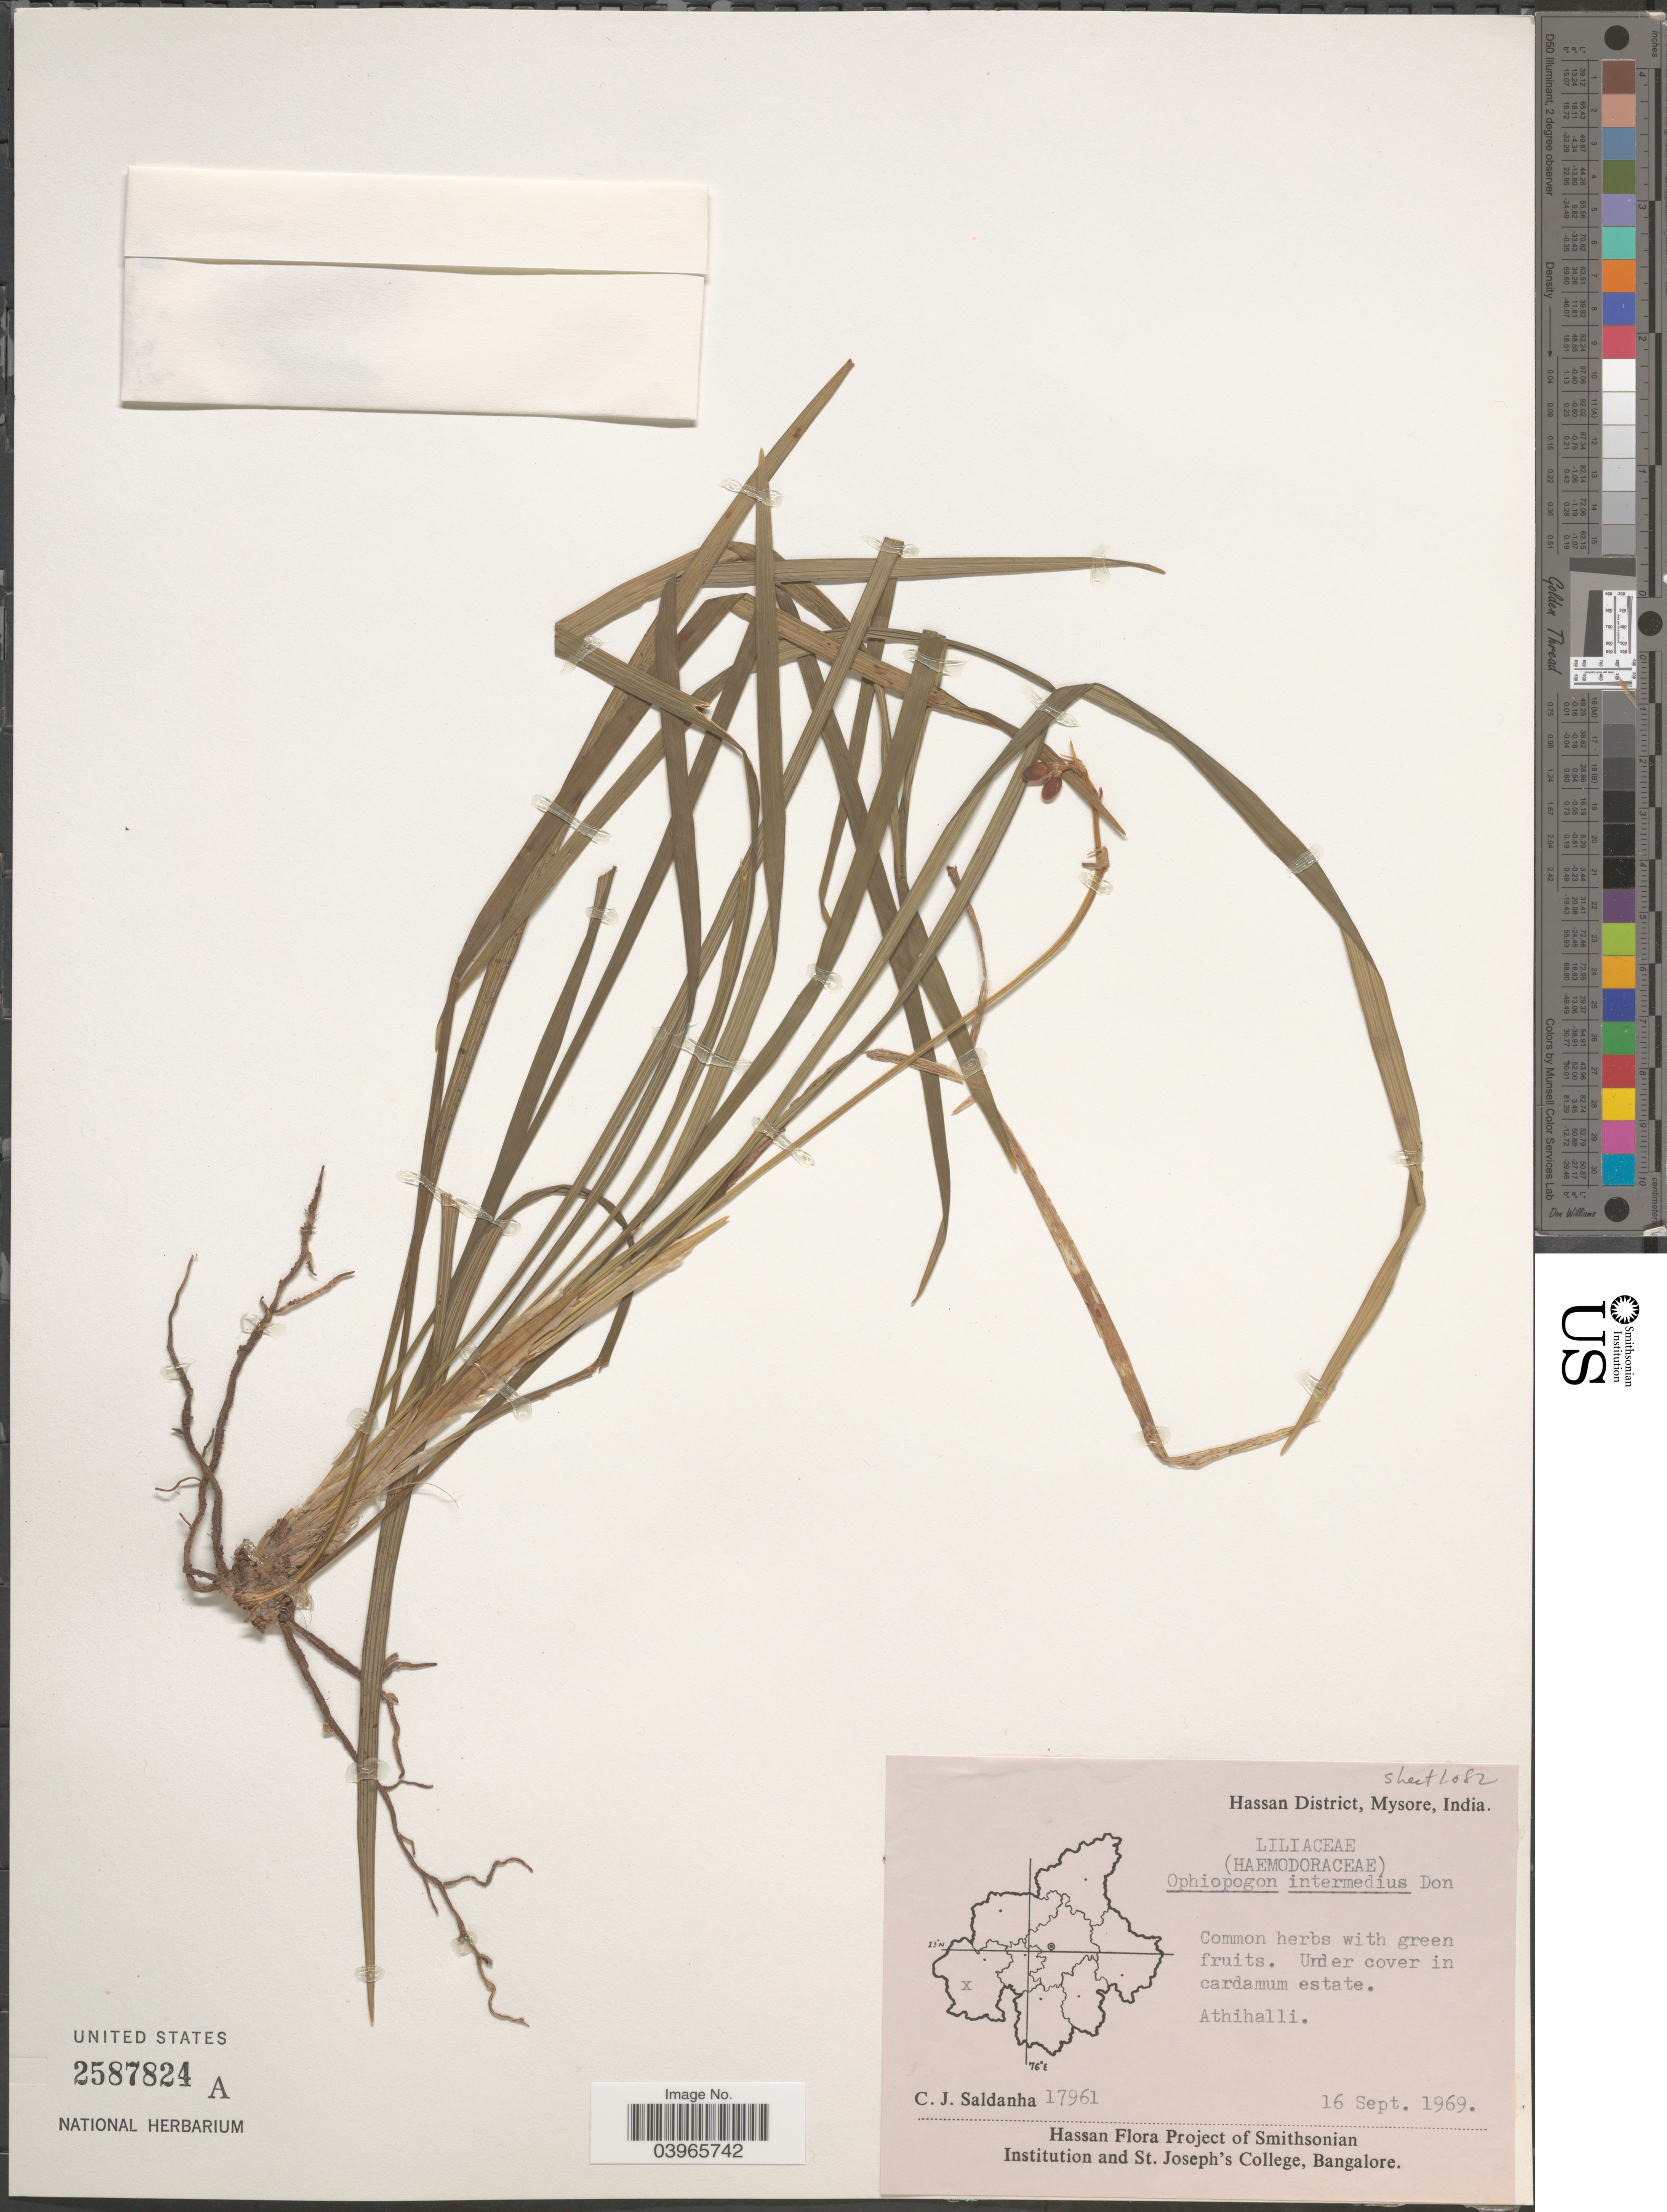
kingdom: Plantae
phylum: Tracheophyta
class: Liliopsida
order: Asparagales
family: Asparagaceae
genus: Ophiopogon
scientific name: Ophiopogon intermedius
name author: D. Don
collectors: C. J. Saldanha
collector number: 17961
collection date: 1969-09-16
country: India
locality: Hassan District, Mysore. Athihalli.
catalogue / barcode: US 2587824A